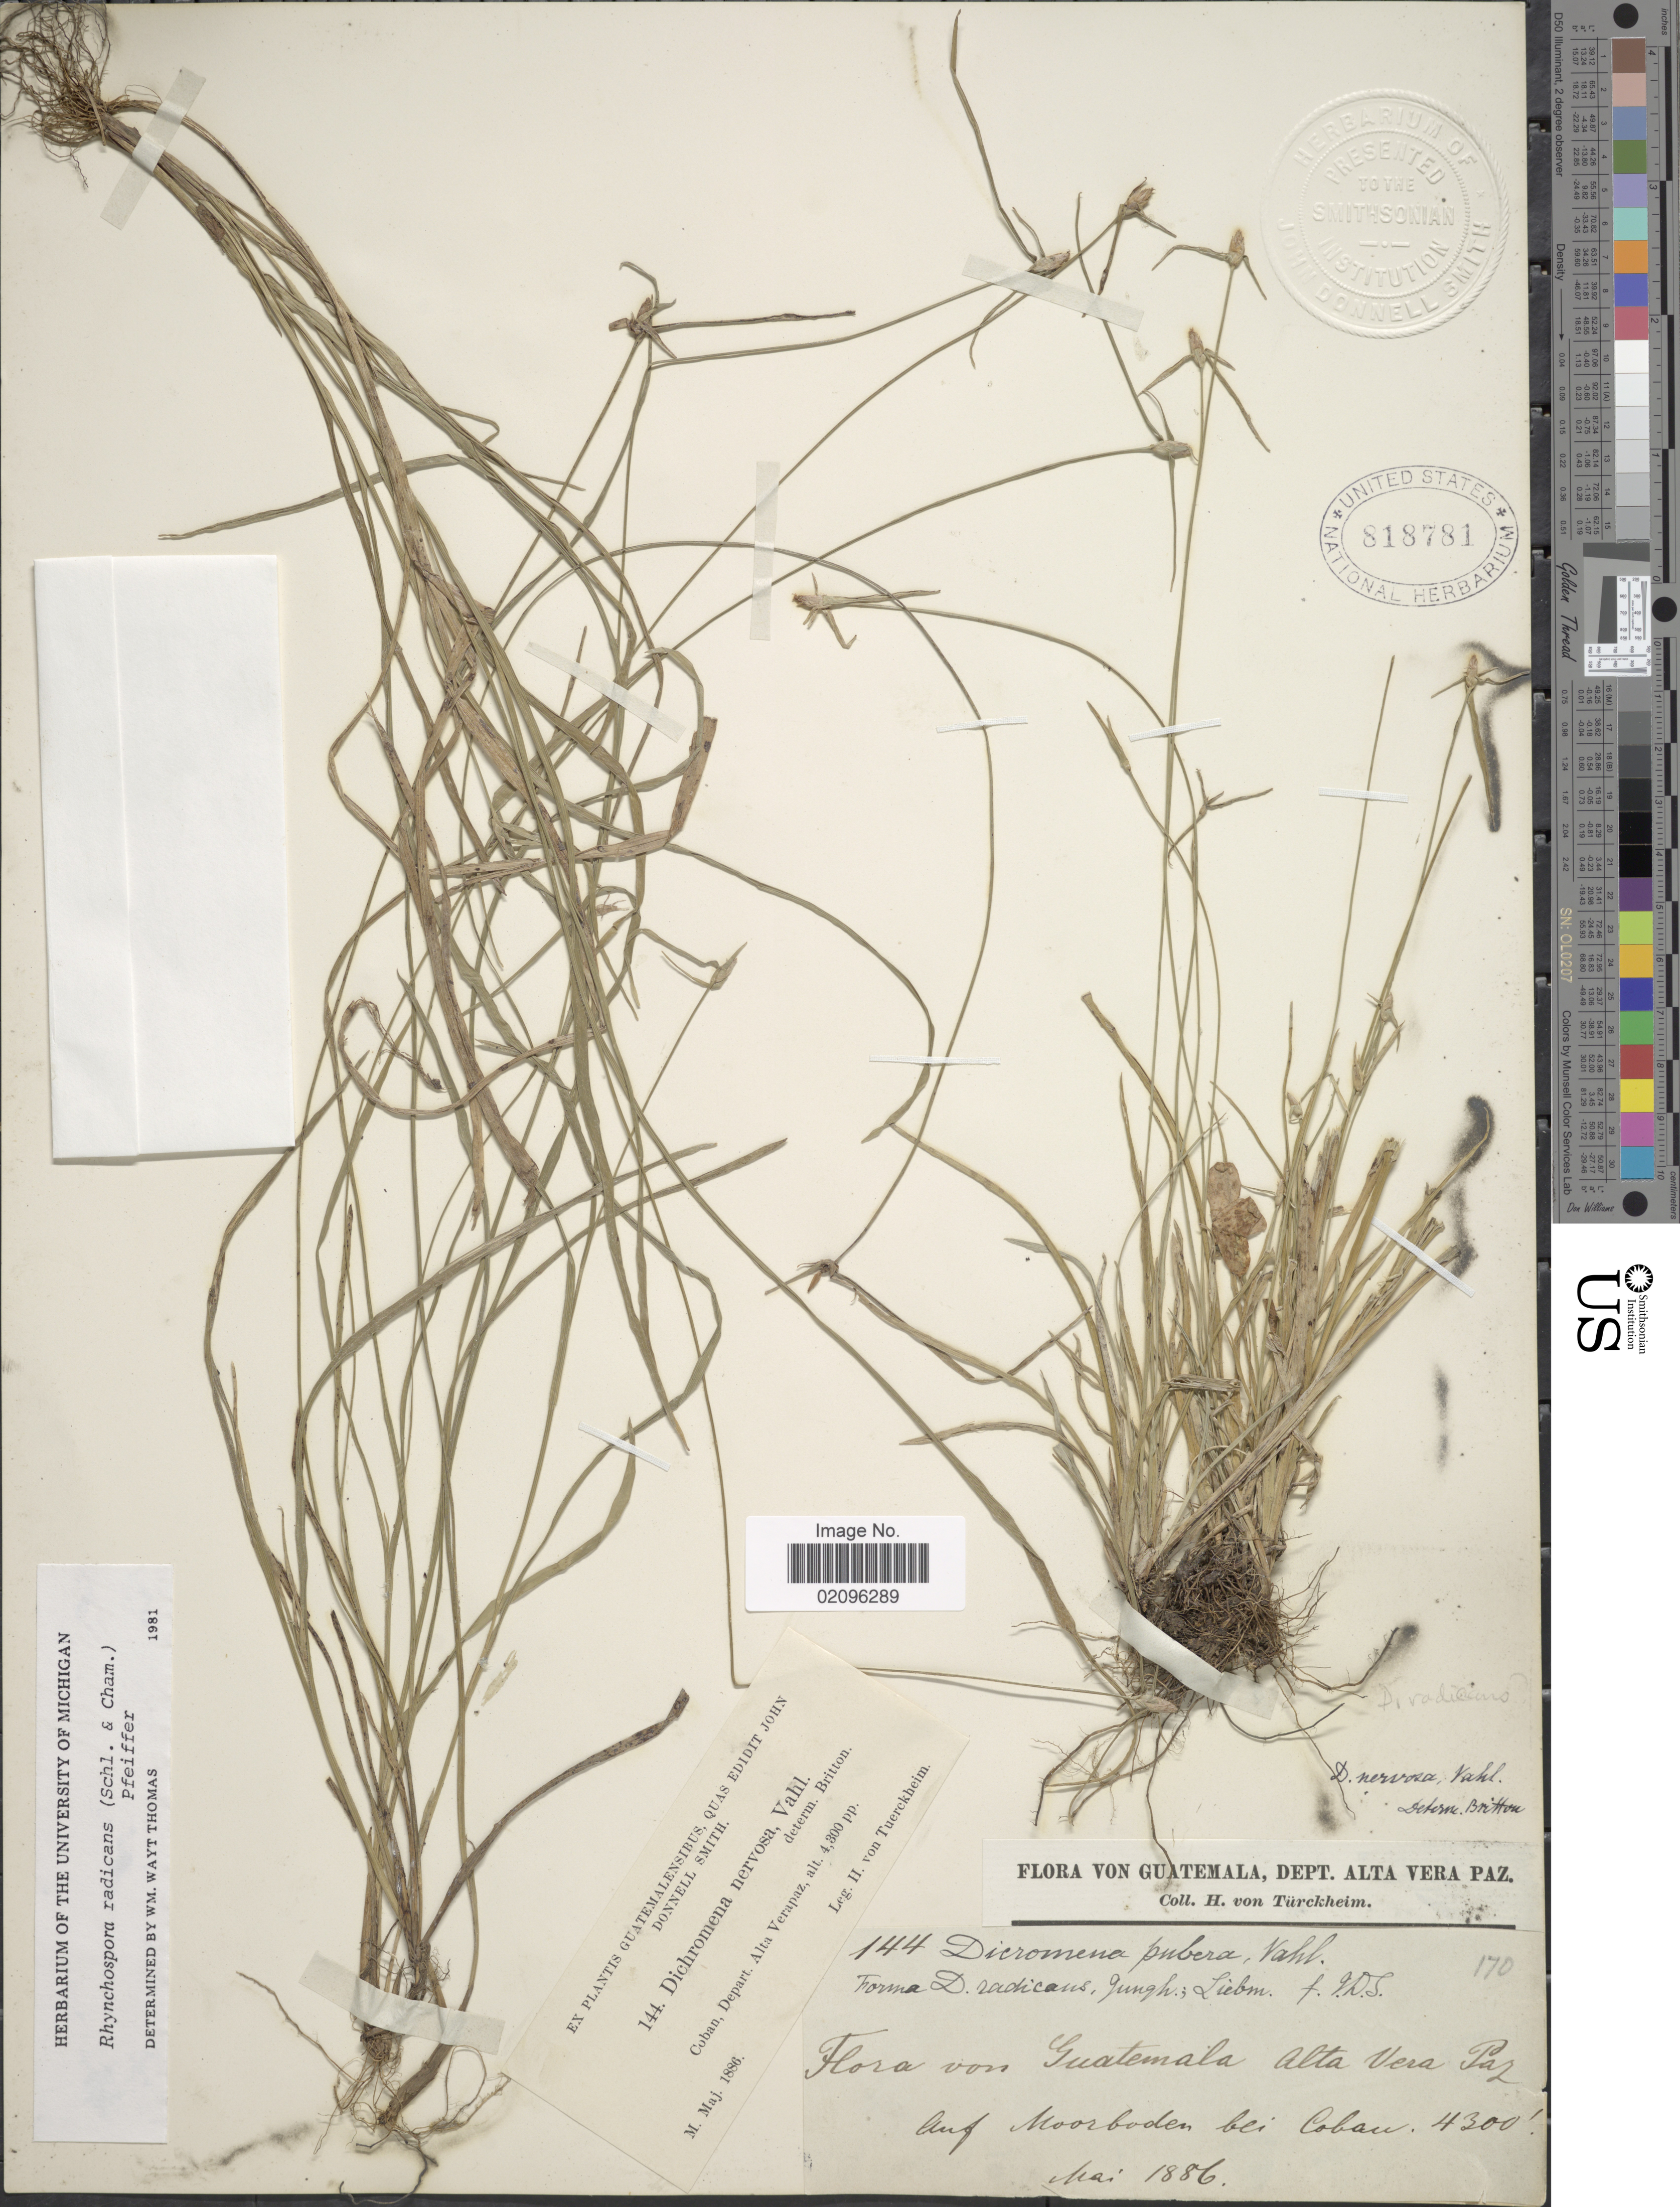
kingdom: Plantae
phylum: Tracheophyta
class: Liliopsida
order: Poales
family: Cyperaceae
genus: Rhynchospora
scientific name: Rhynchospora radicans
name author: (Schltdl. & Cham.) H. Pfeiff.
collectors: H. von Türckheim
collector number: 144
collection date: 1886-05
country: Guatemala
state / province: Alta Verapaz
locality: Auf Moorboden bei Coban.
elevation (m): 1311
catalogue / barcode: US 818781